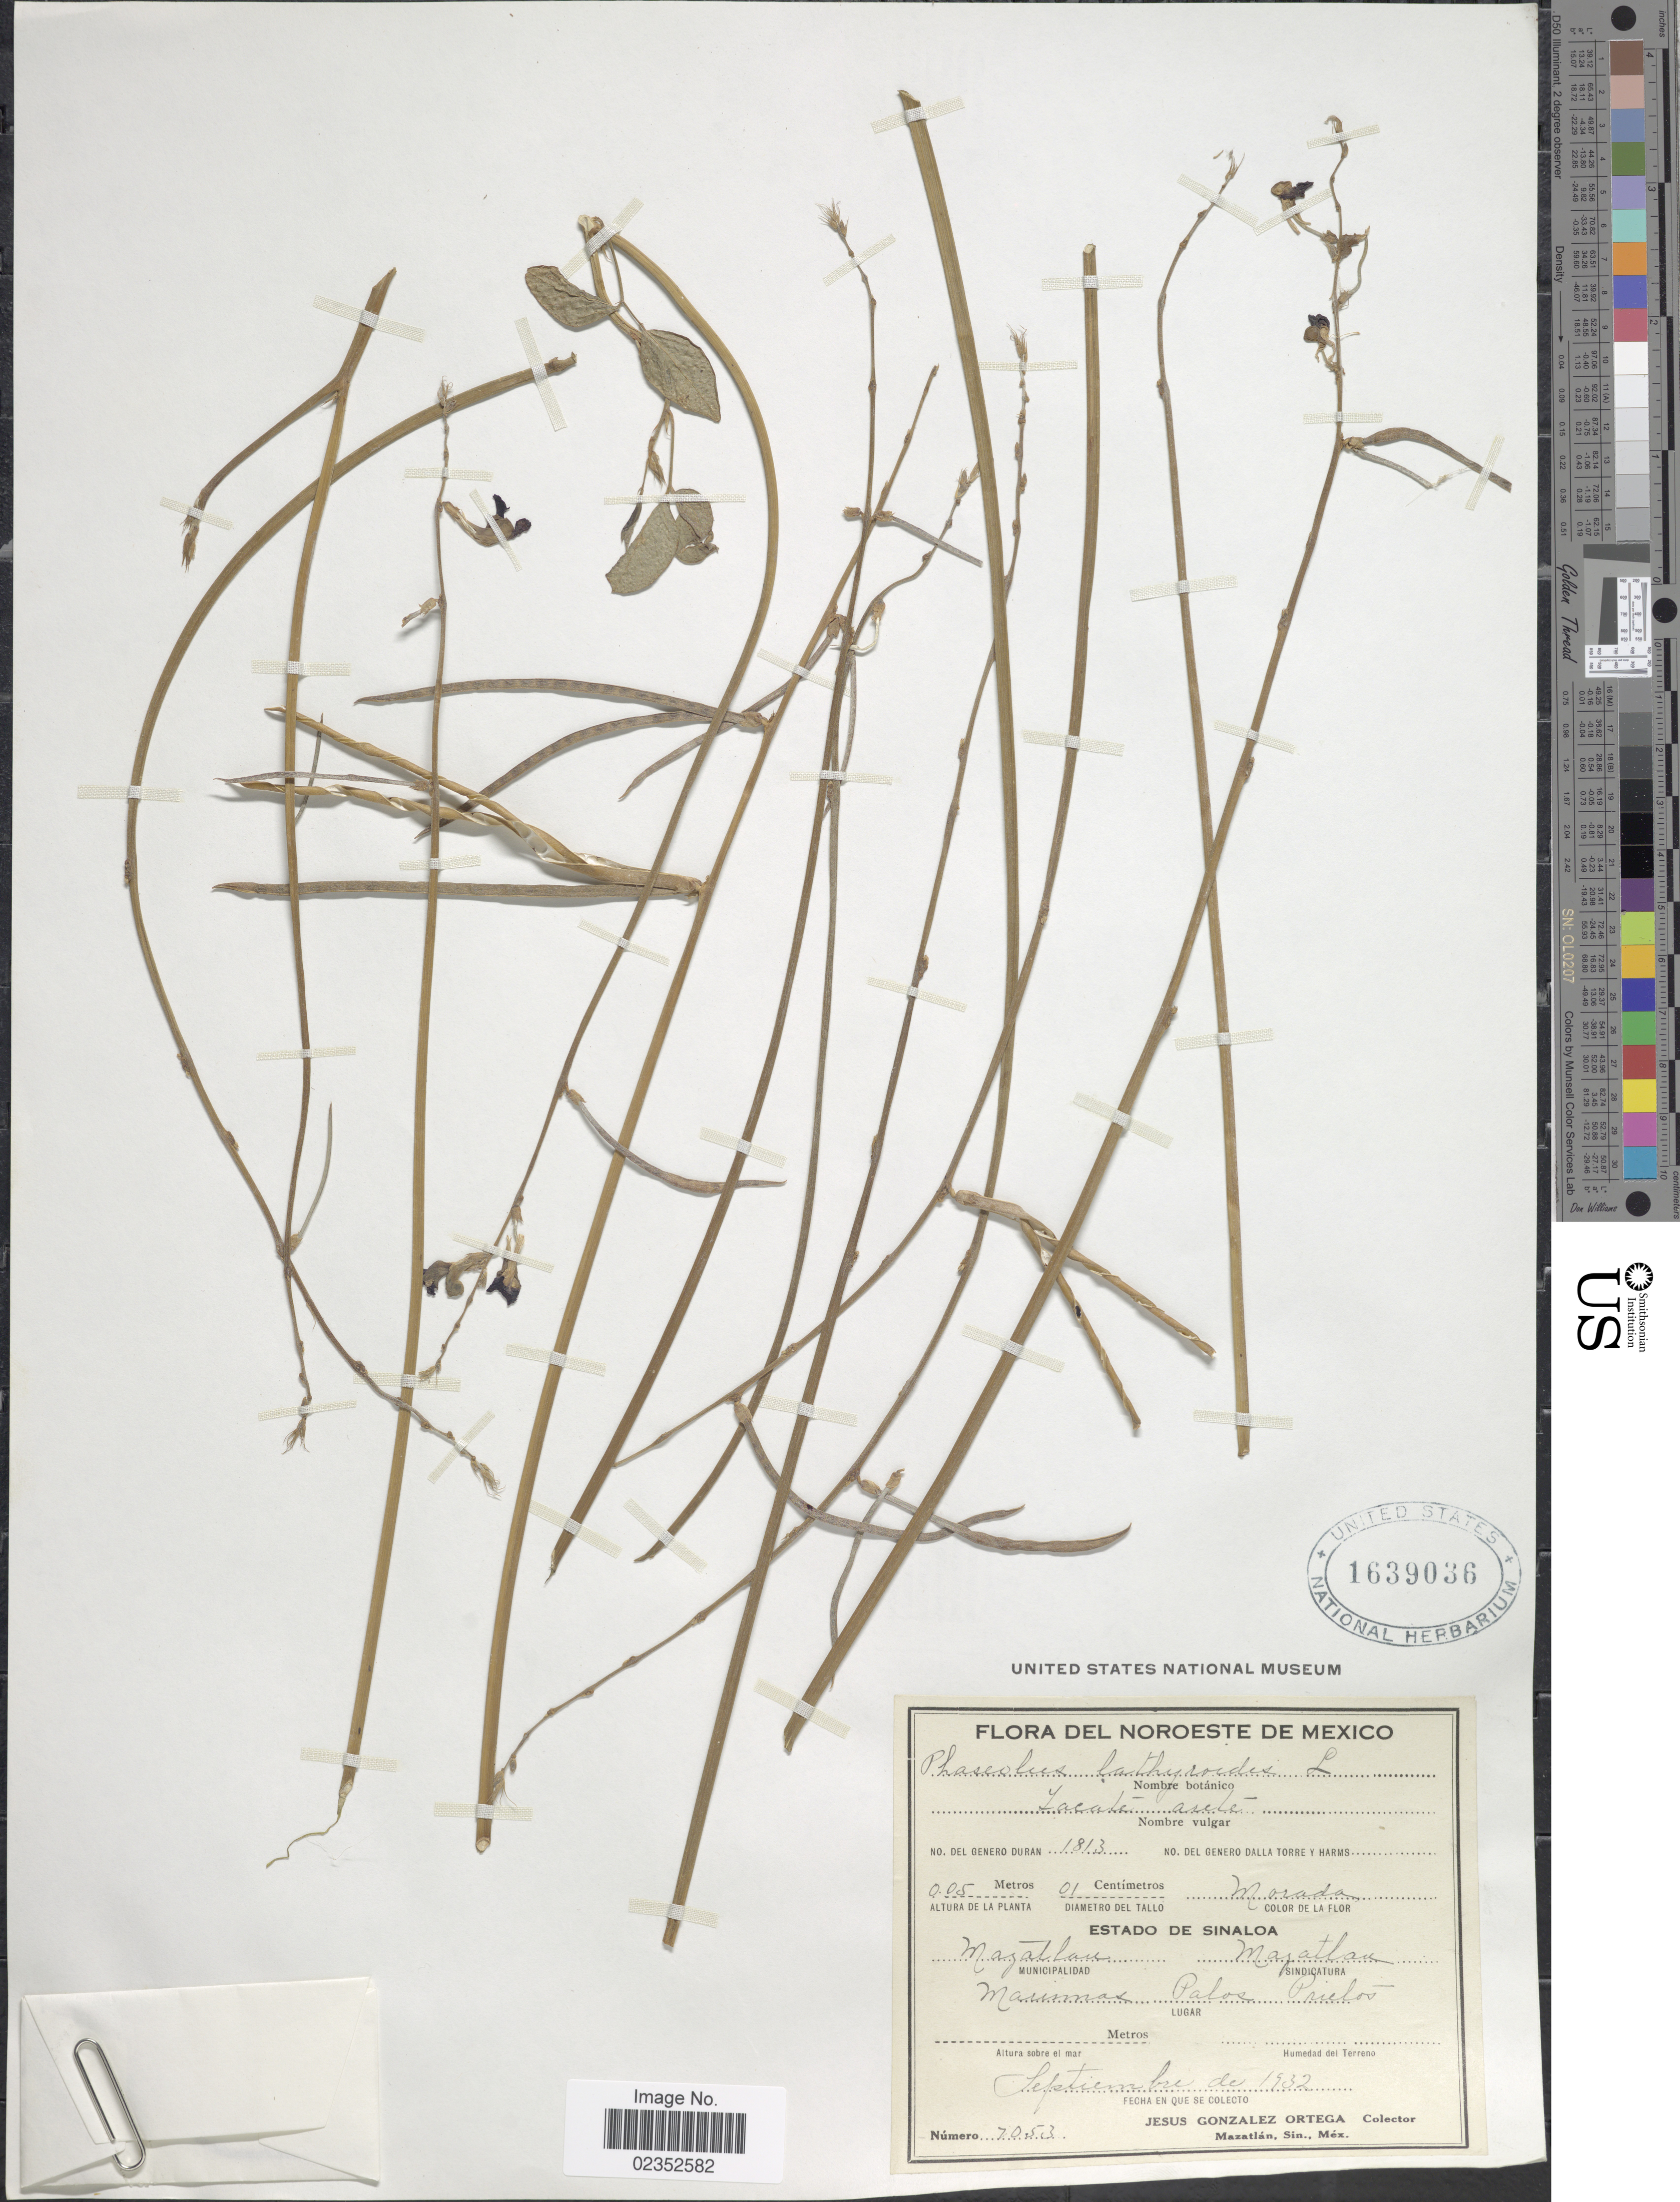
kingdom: Plantae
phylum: Tracheophyta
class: Magnoliopsida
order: Fabales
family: Fabaceae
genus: Macroptilium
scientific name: Macroptilium lathyroides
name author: (L.) Urb.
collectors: J. Ortega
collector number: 2053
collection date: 1932-09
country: Mexico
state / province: Sinaloa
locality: Del Noroeste de Mexico, Municipalidad Mazatlan, Sindicatura Mazatlan, Marimas Palos Prietos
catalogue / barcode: US 1639036